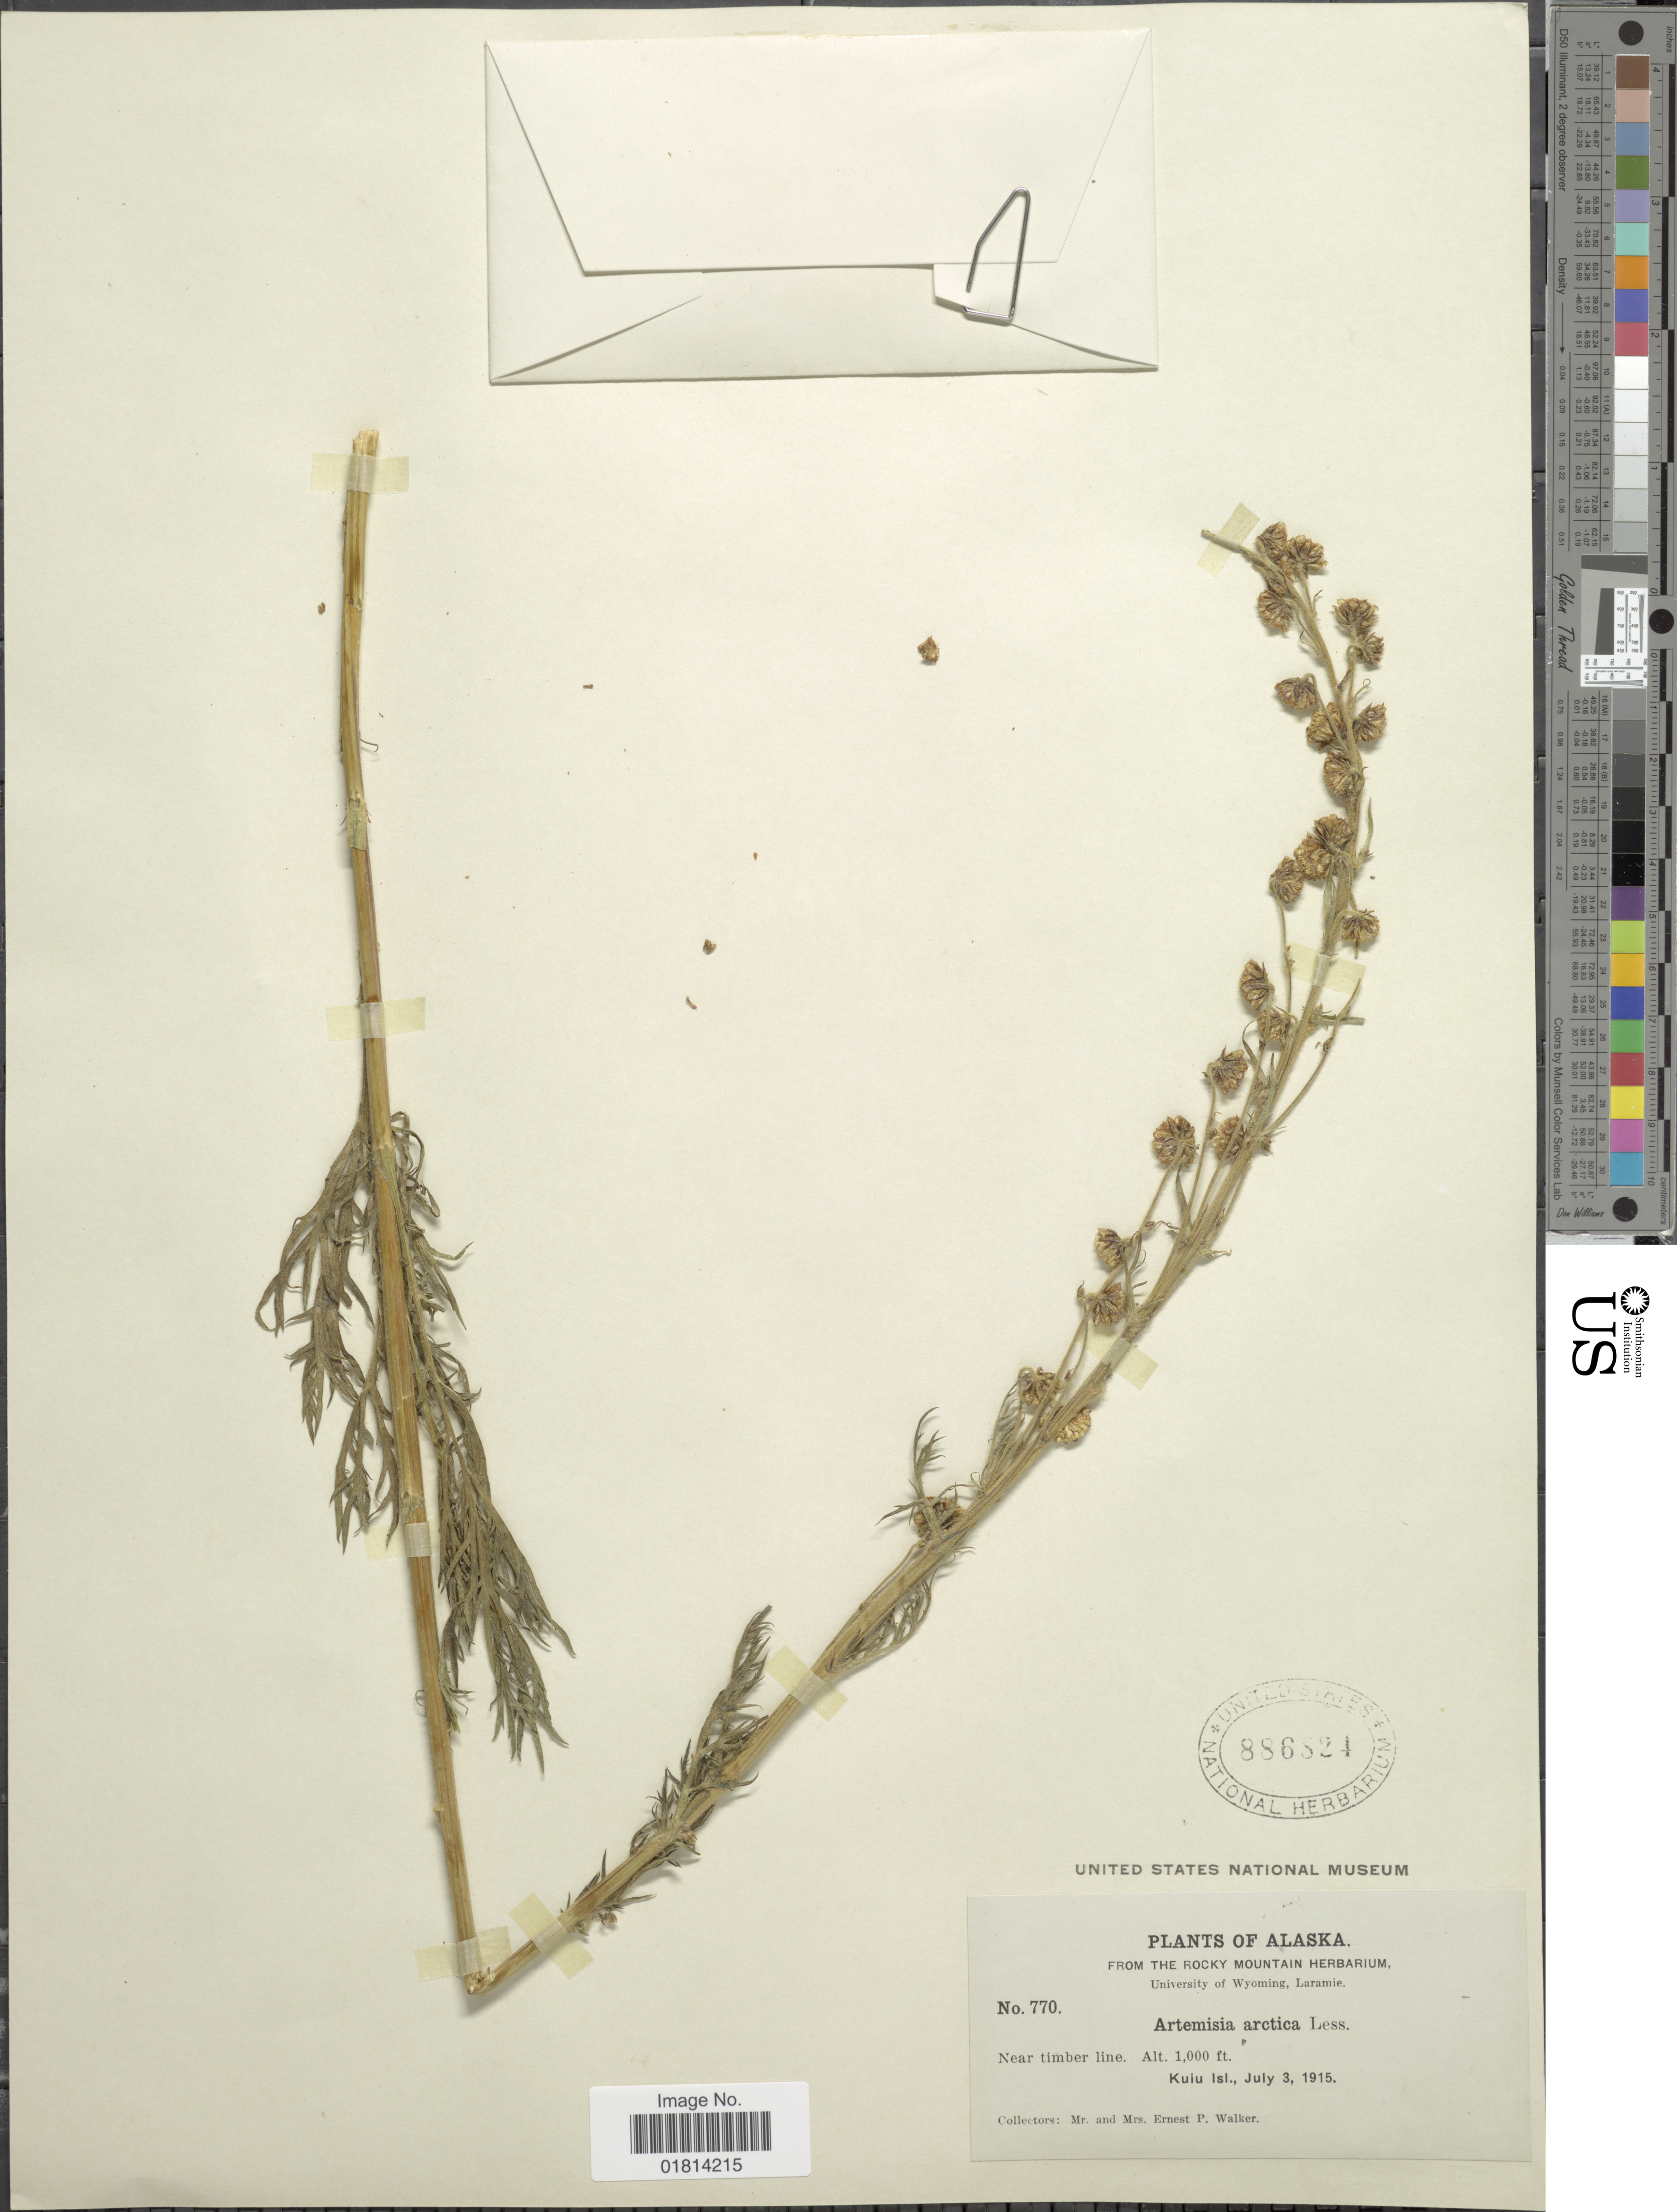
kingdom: Plantae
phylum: Tracheophyta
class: Magnoliopsida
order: Asterales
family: Asteraceae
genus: Artemisia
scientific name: Artemisia arctica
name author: Less.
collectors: E. P. Walker & E. Walker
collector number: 770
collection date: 1915-07-03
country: United States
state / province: Alaska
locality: Near timber line. Kuiu Isl.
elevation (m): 305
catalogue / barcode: US 886824